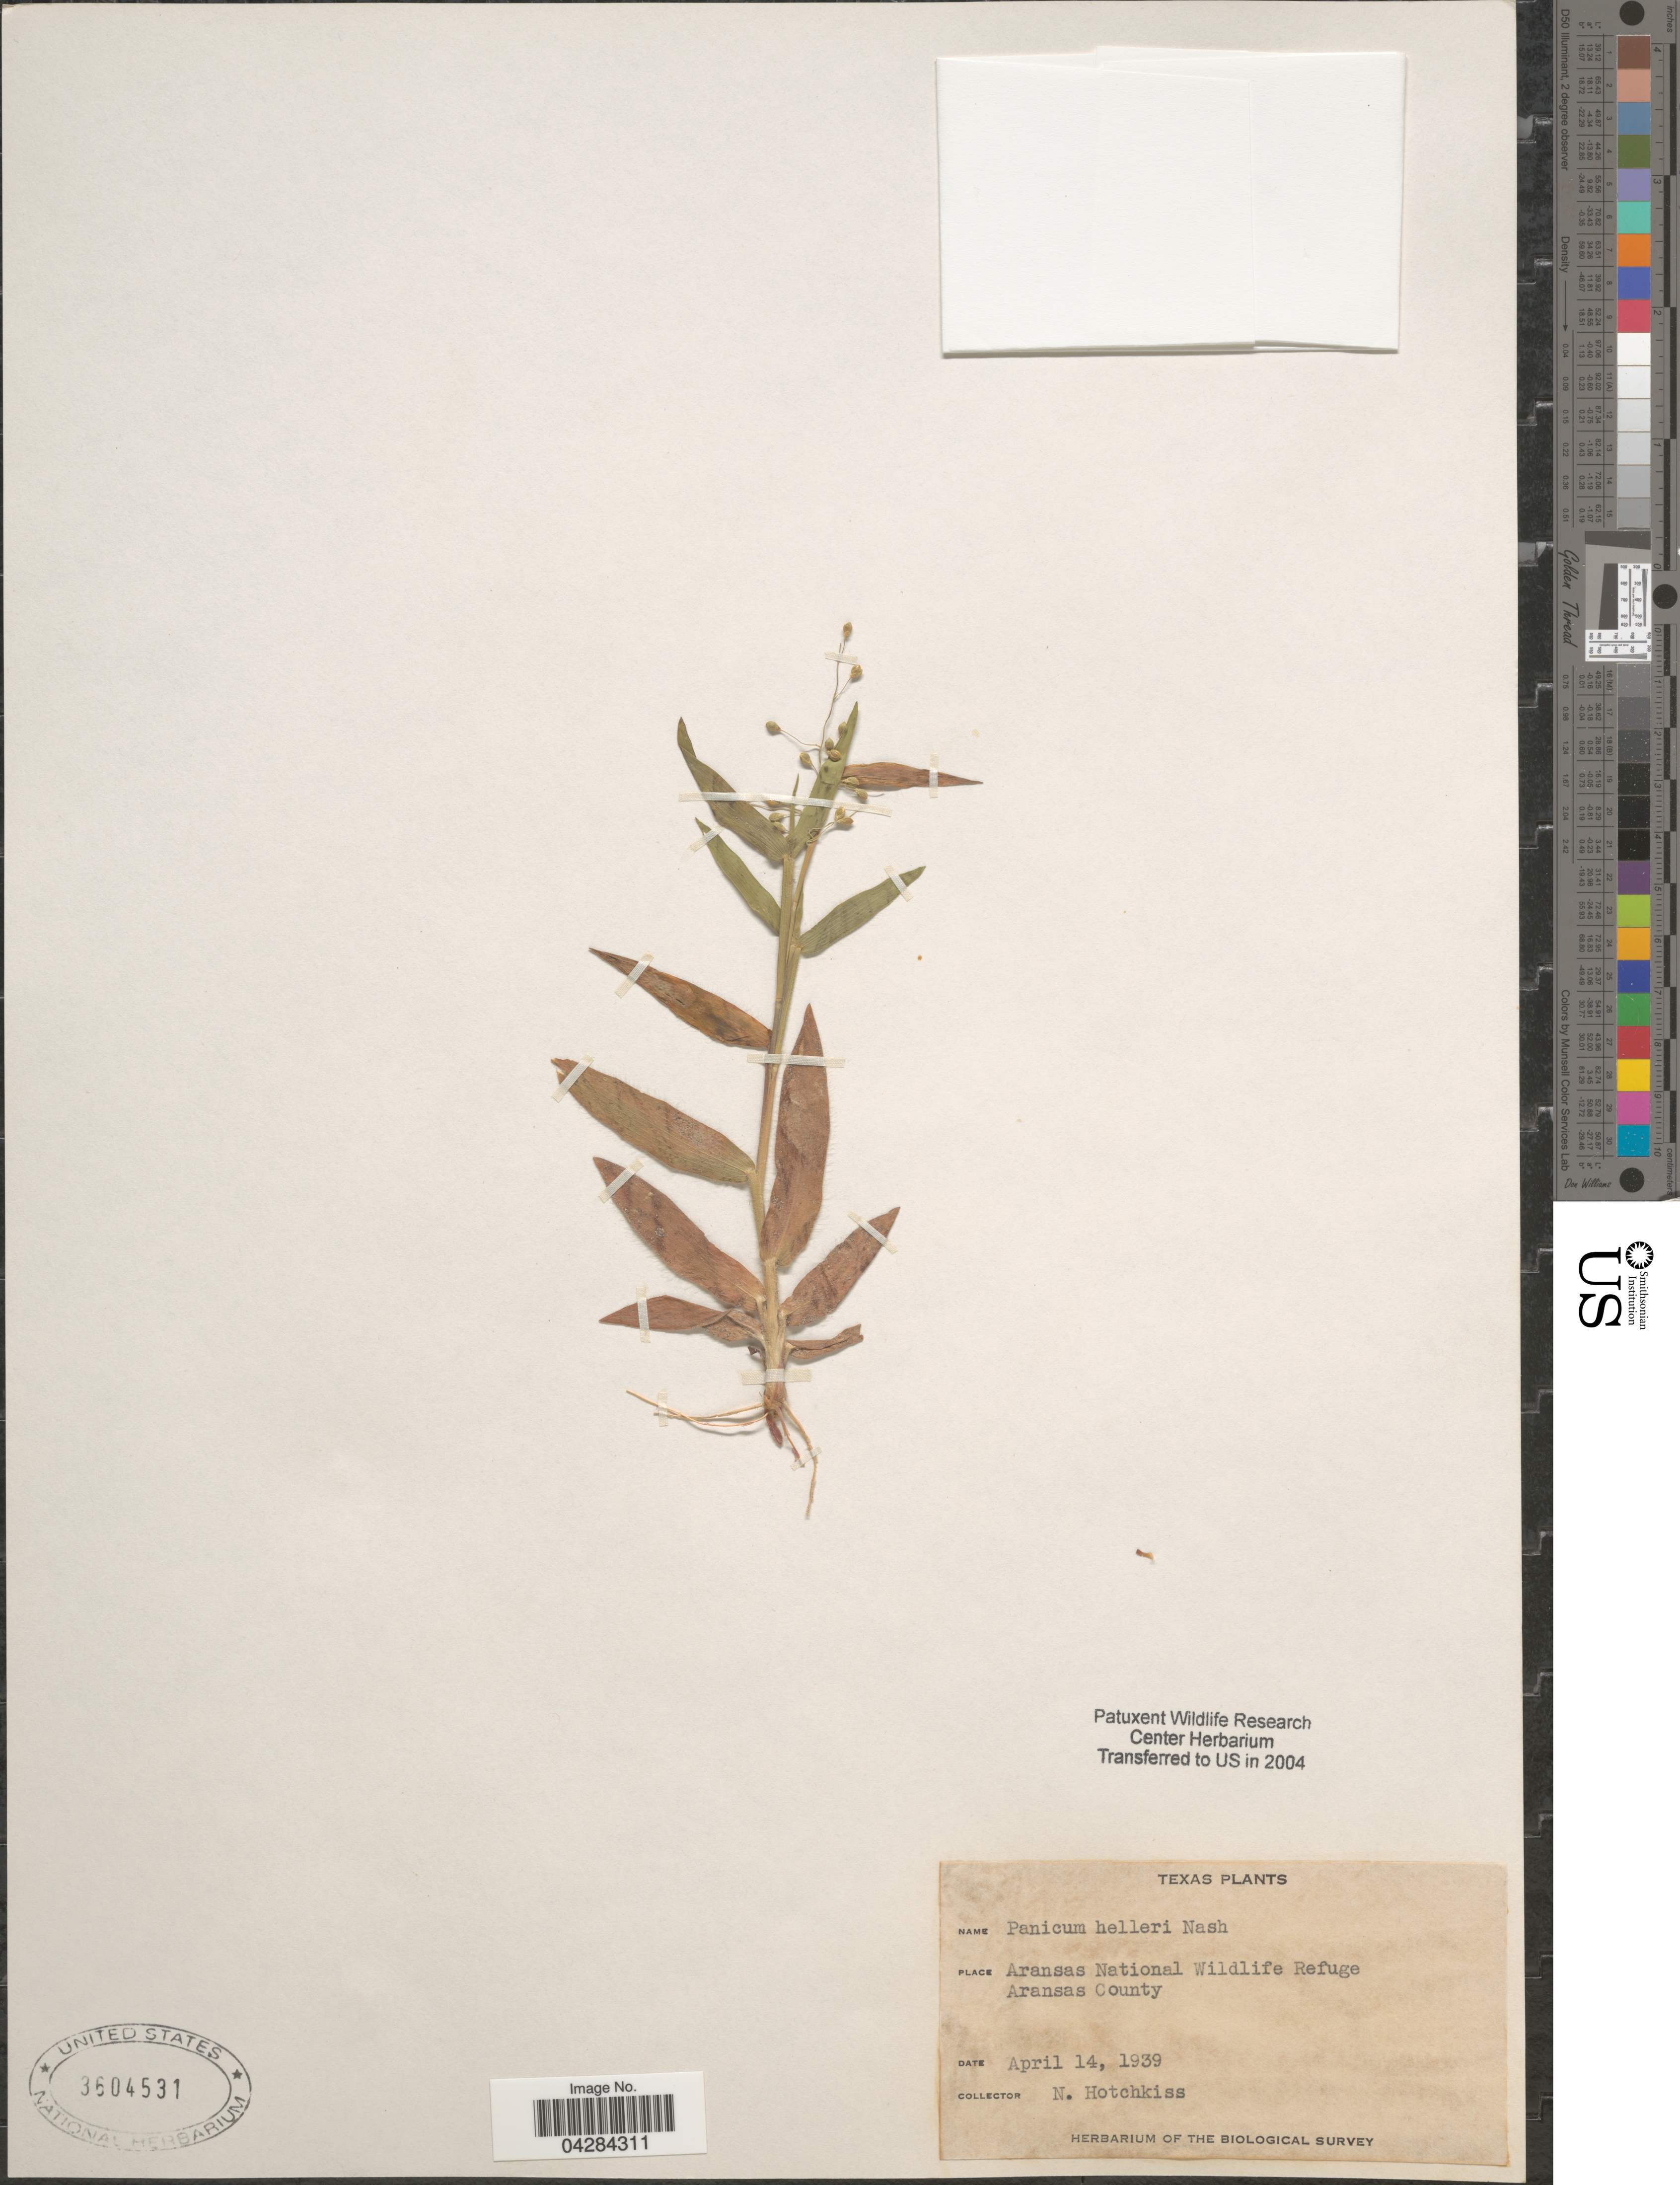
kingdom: Plantae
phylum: Tracheophyta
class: Liliopsida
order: Poales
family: Poaceae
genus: Dichanthelium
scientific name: Dichanthelium oligosanthes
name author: (Schult.) Gould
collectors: N. Hotchkiss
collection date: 1939-04-14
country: United States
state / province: Texas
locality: Aransas National Wildlife Refuge. Aransas County. The Biological Survey.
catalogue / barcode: US 3604531